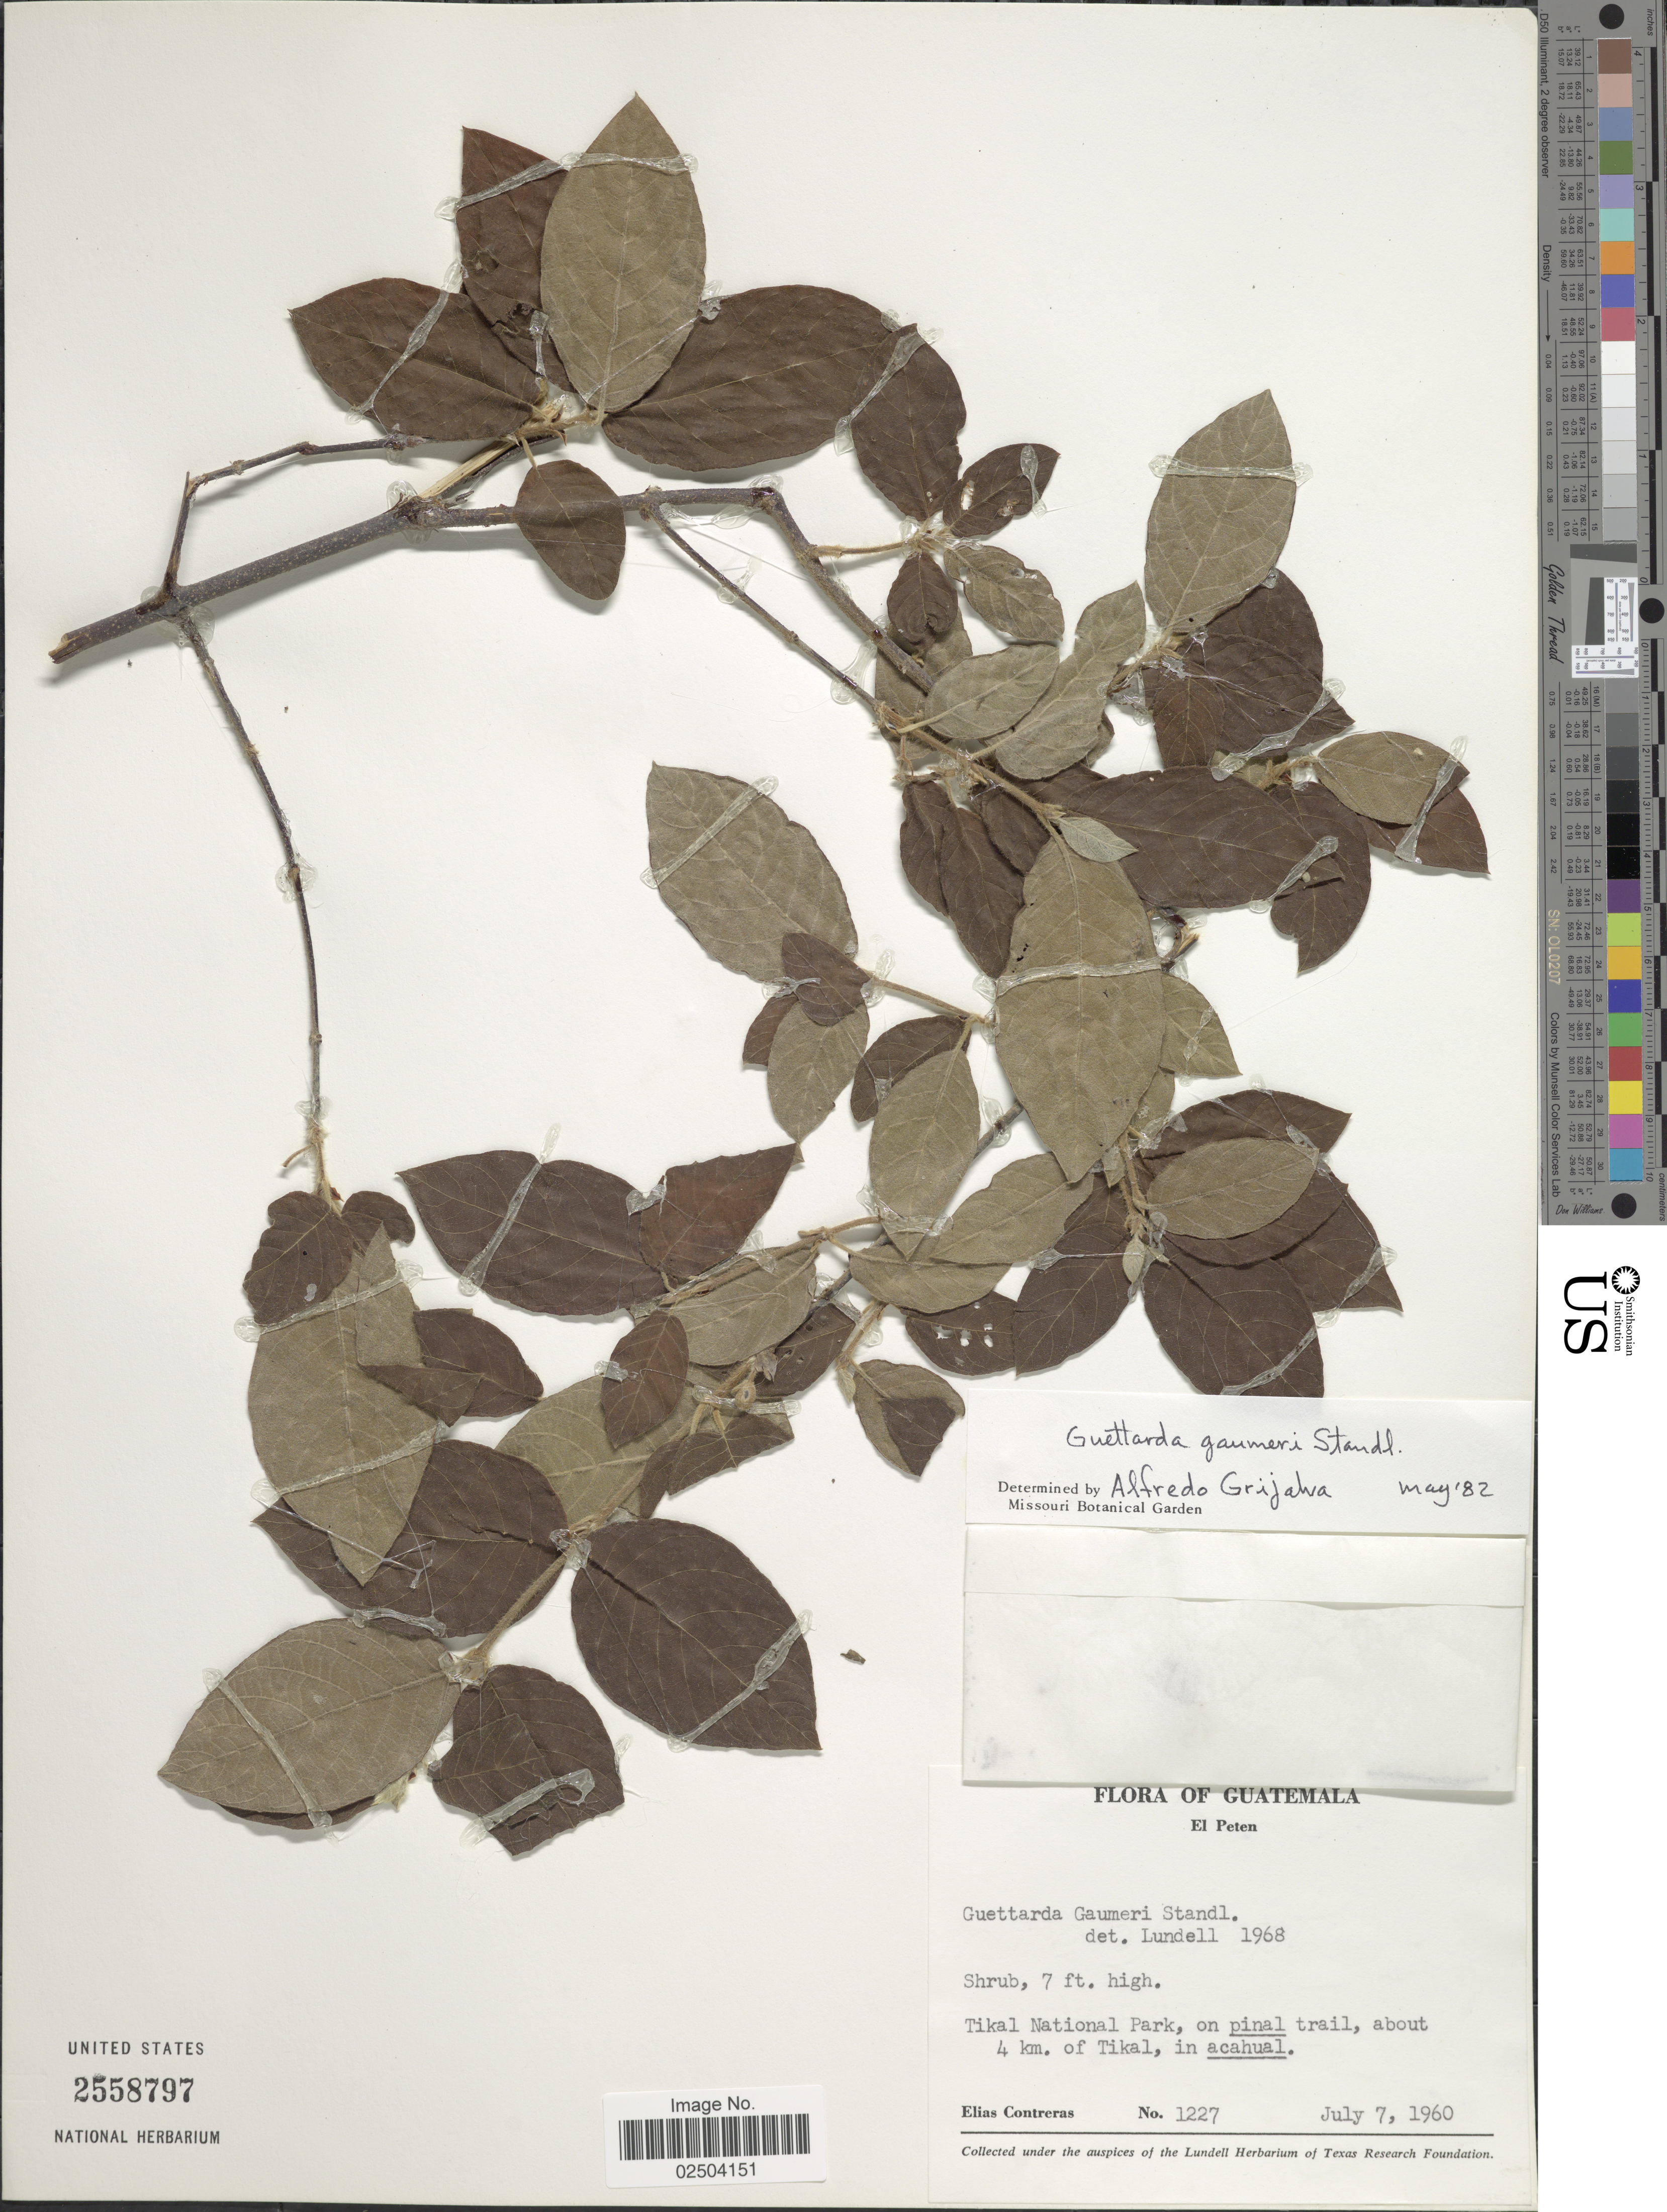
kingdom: Plantae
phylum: Tracheophyta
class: Magnoliopsida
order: Gentianales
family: Rubiaceae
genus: Guettarda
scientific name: Guettarda gaumeri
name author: Standl.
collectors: E. Contreras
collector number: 1227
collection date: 1960-07-07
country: Guatemala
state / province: El Petén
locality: Tikal National Park, on pinal trail, about 4 km. of Tikal, in acahual.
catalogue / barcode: US 2558797